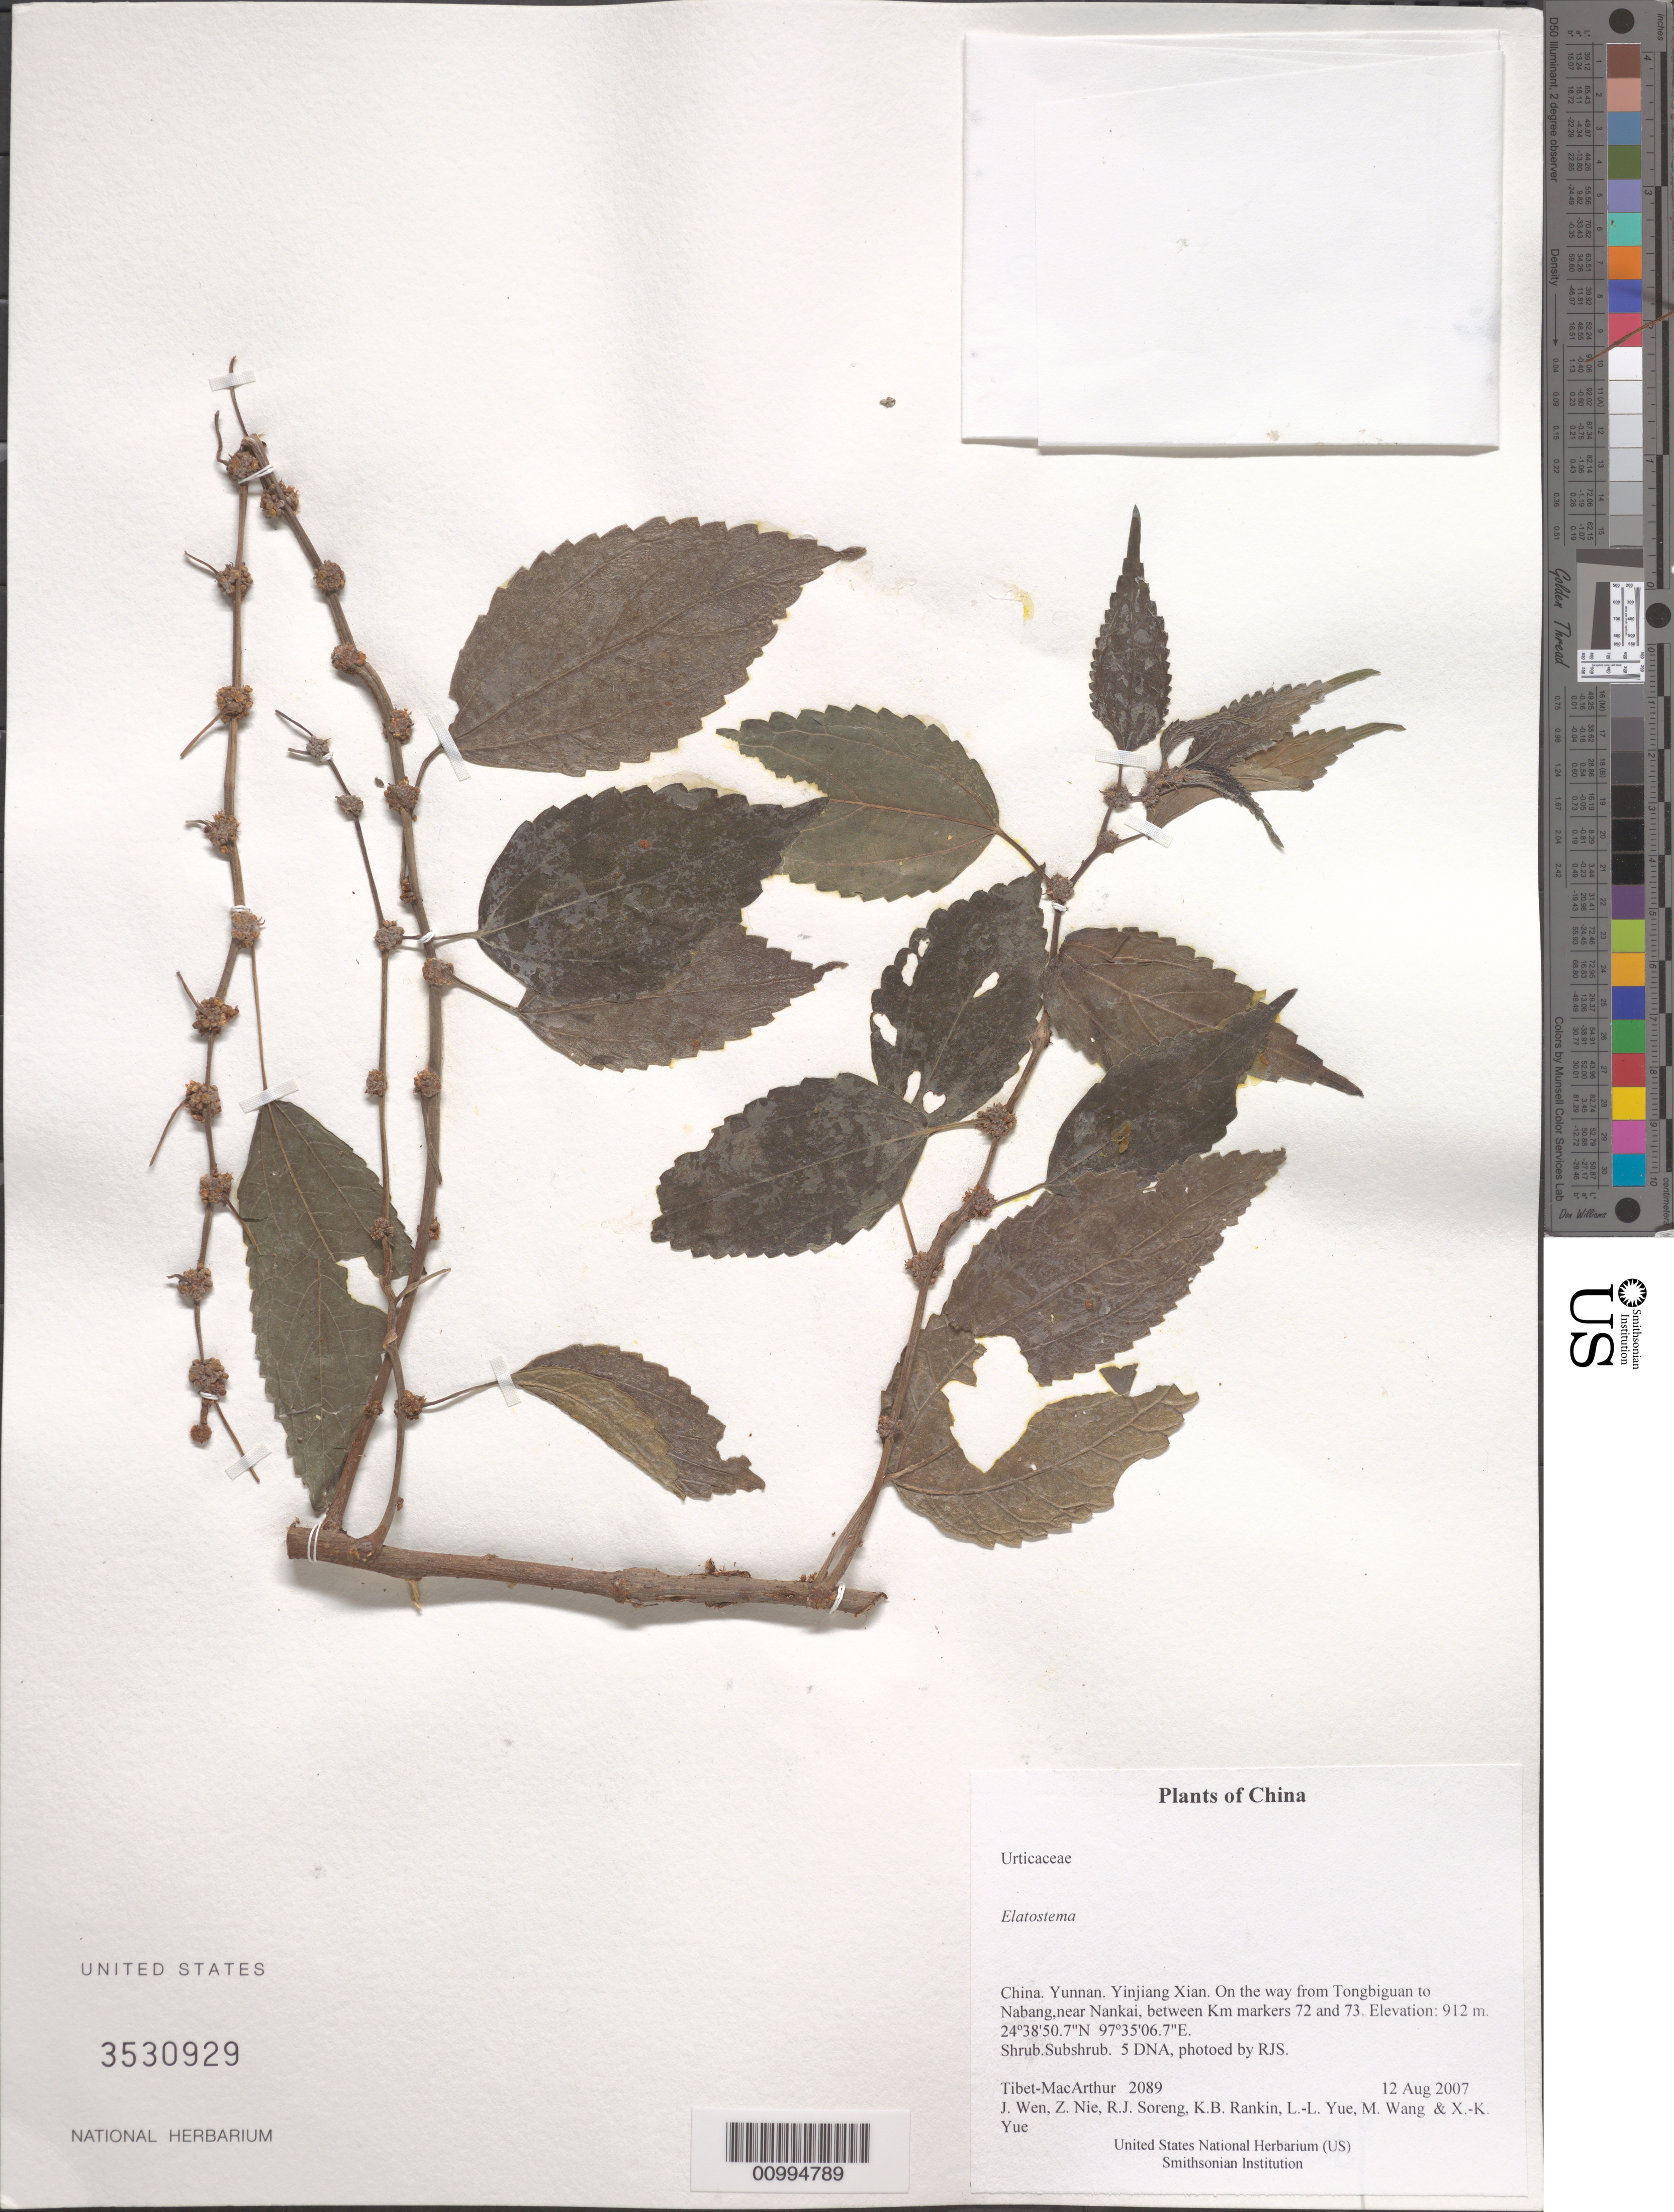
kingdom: Plantae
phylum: Tracheophyta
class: Magnoliopsida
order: Rosales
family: Urticaceae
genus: Elatostema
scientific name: Elatostema sp.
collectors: Tibet-MacArthur, J. Wen, Z. Nie, R. J. Soreng, K. Rankin, L. Yue, M. Wang & X. Yue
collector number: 2089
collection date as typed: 12 Aug 2007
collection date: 2007-08-12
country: China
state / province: Yunnan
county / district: Yinjiang Xian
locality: On the way from Tongbiguan to Nabang,near Nankai, between Km markers 72 and 73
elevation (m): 912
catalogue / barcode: US 3530929